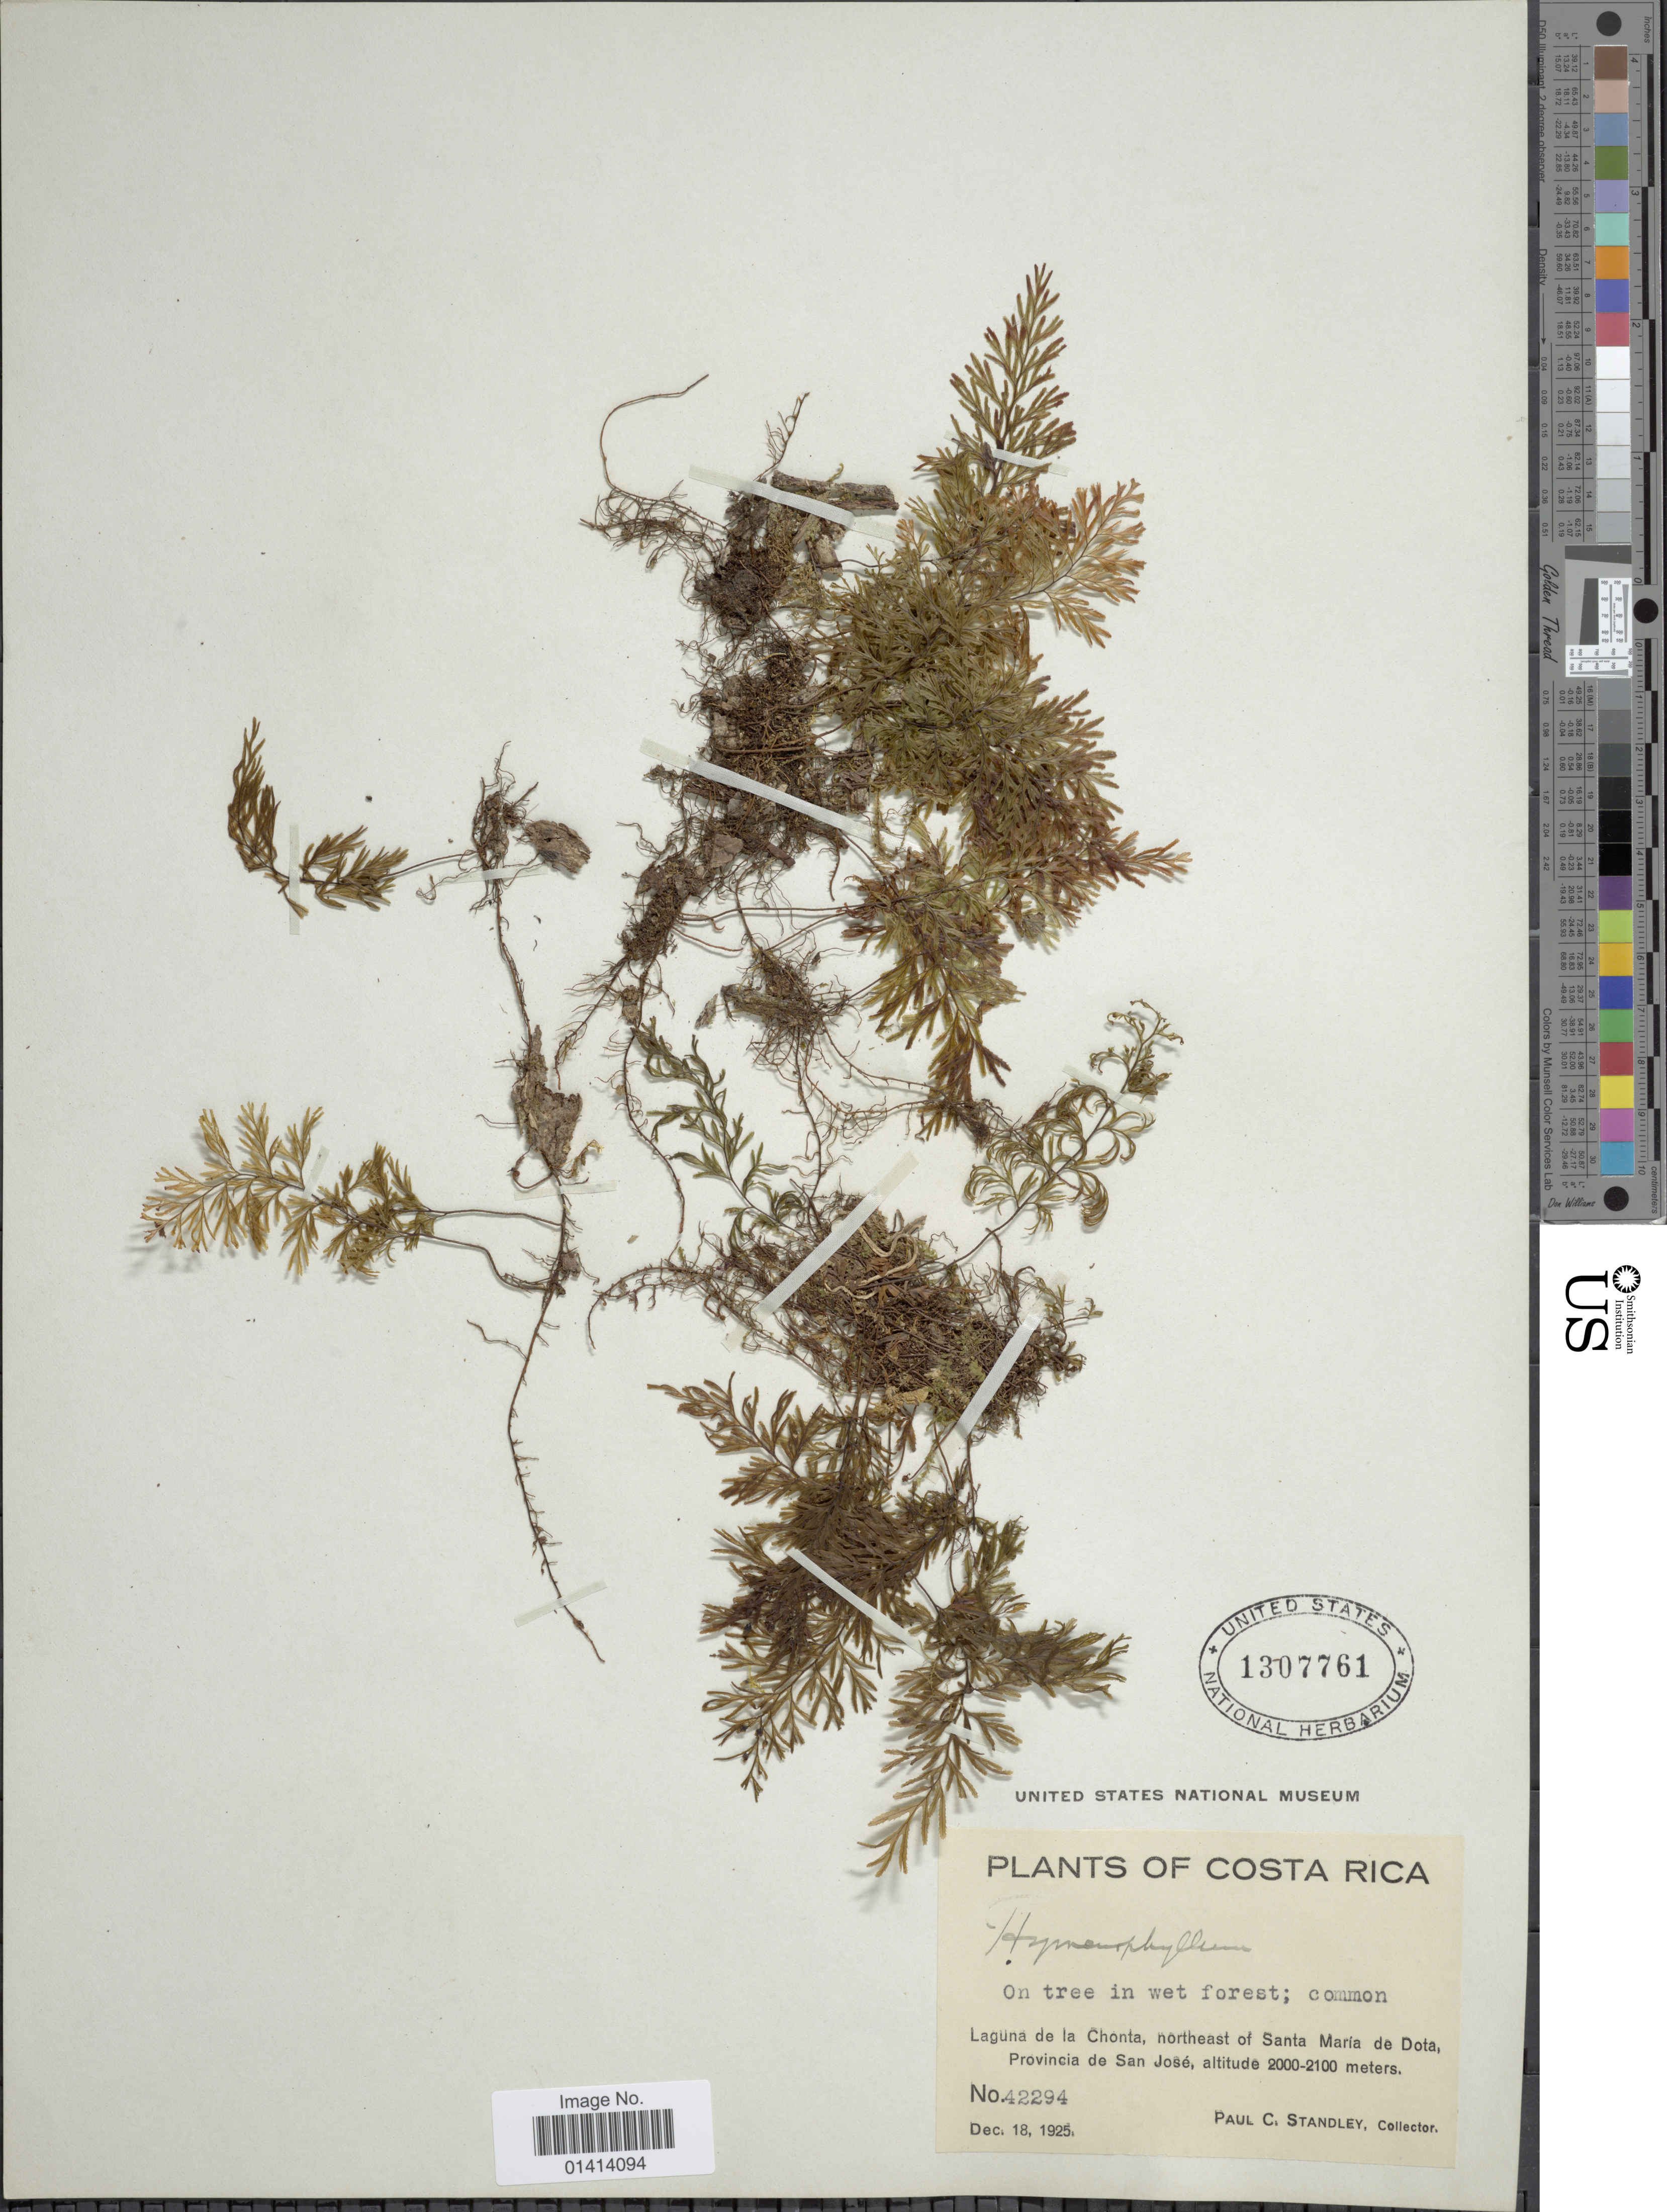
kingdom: Plantae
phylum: Tracheophyta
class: Polypodiopsida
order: Hymenophyllales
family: Hymenophyllaceae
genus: Hymenophyllum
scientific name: Hymenophyllum fucoides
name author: (Sw.) Sw.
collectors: P. C. Standley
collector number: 42294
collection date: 1925-12-18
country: Costa Rica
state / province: San José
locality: Laguna de la Chonta, northeast of Santa Maria de Dota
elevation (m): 2000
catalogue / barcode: US 1307761